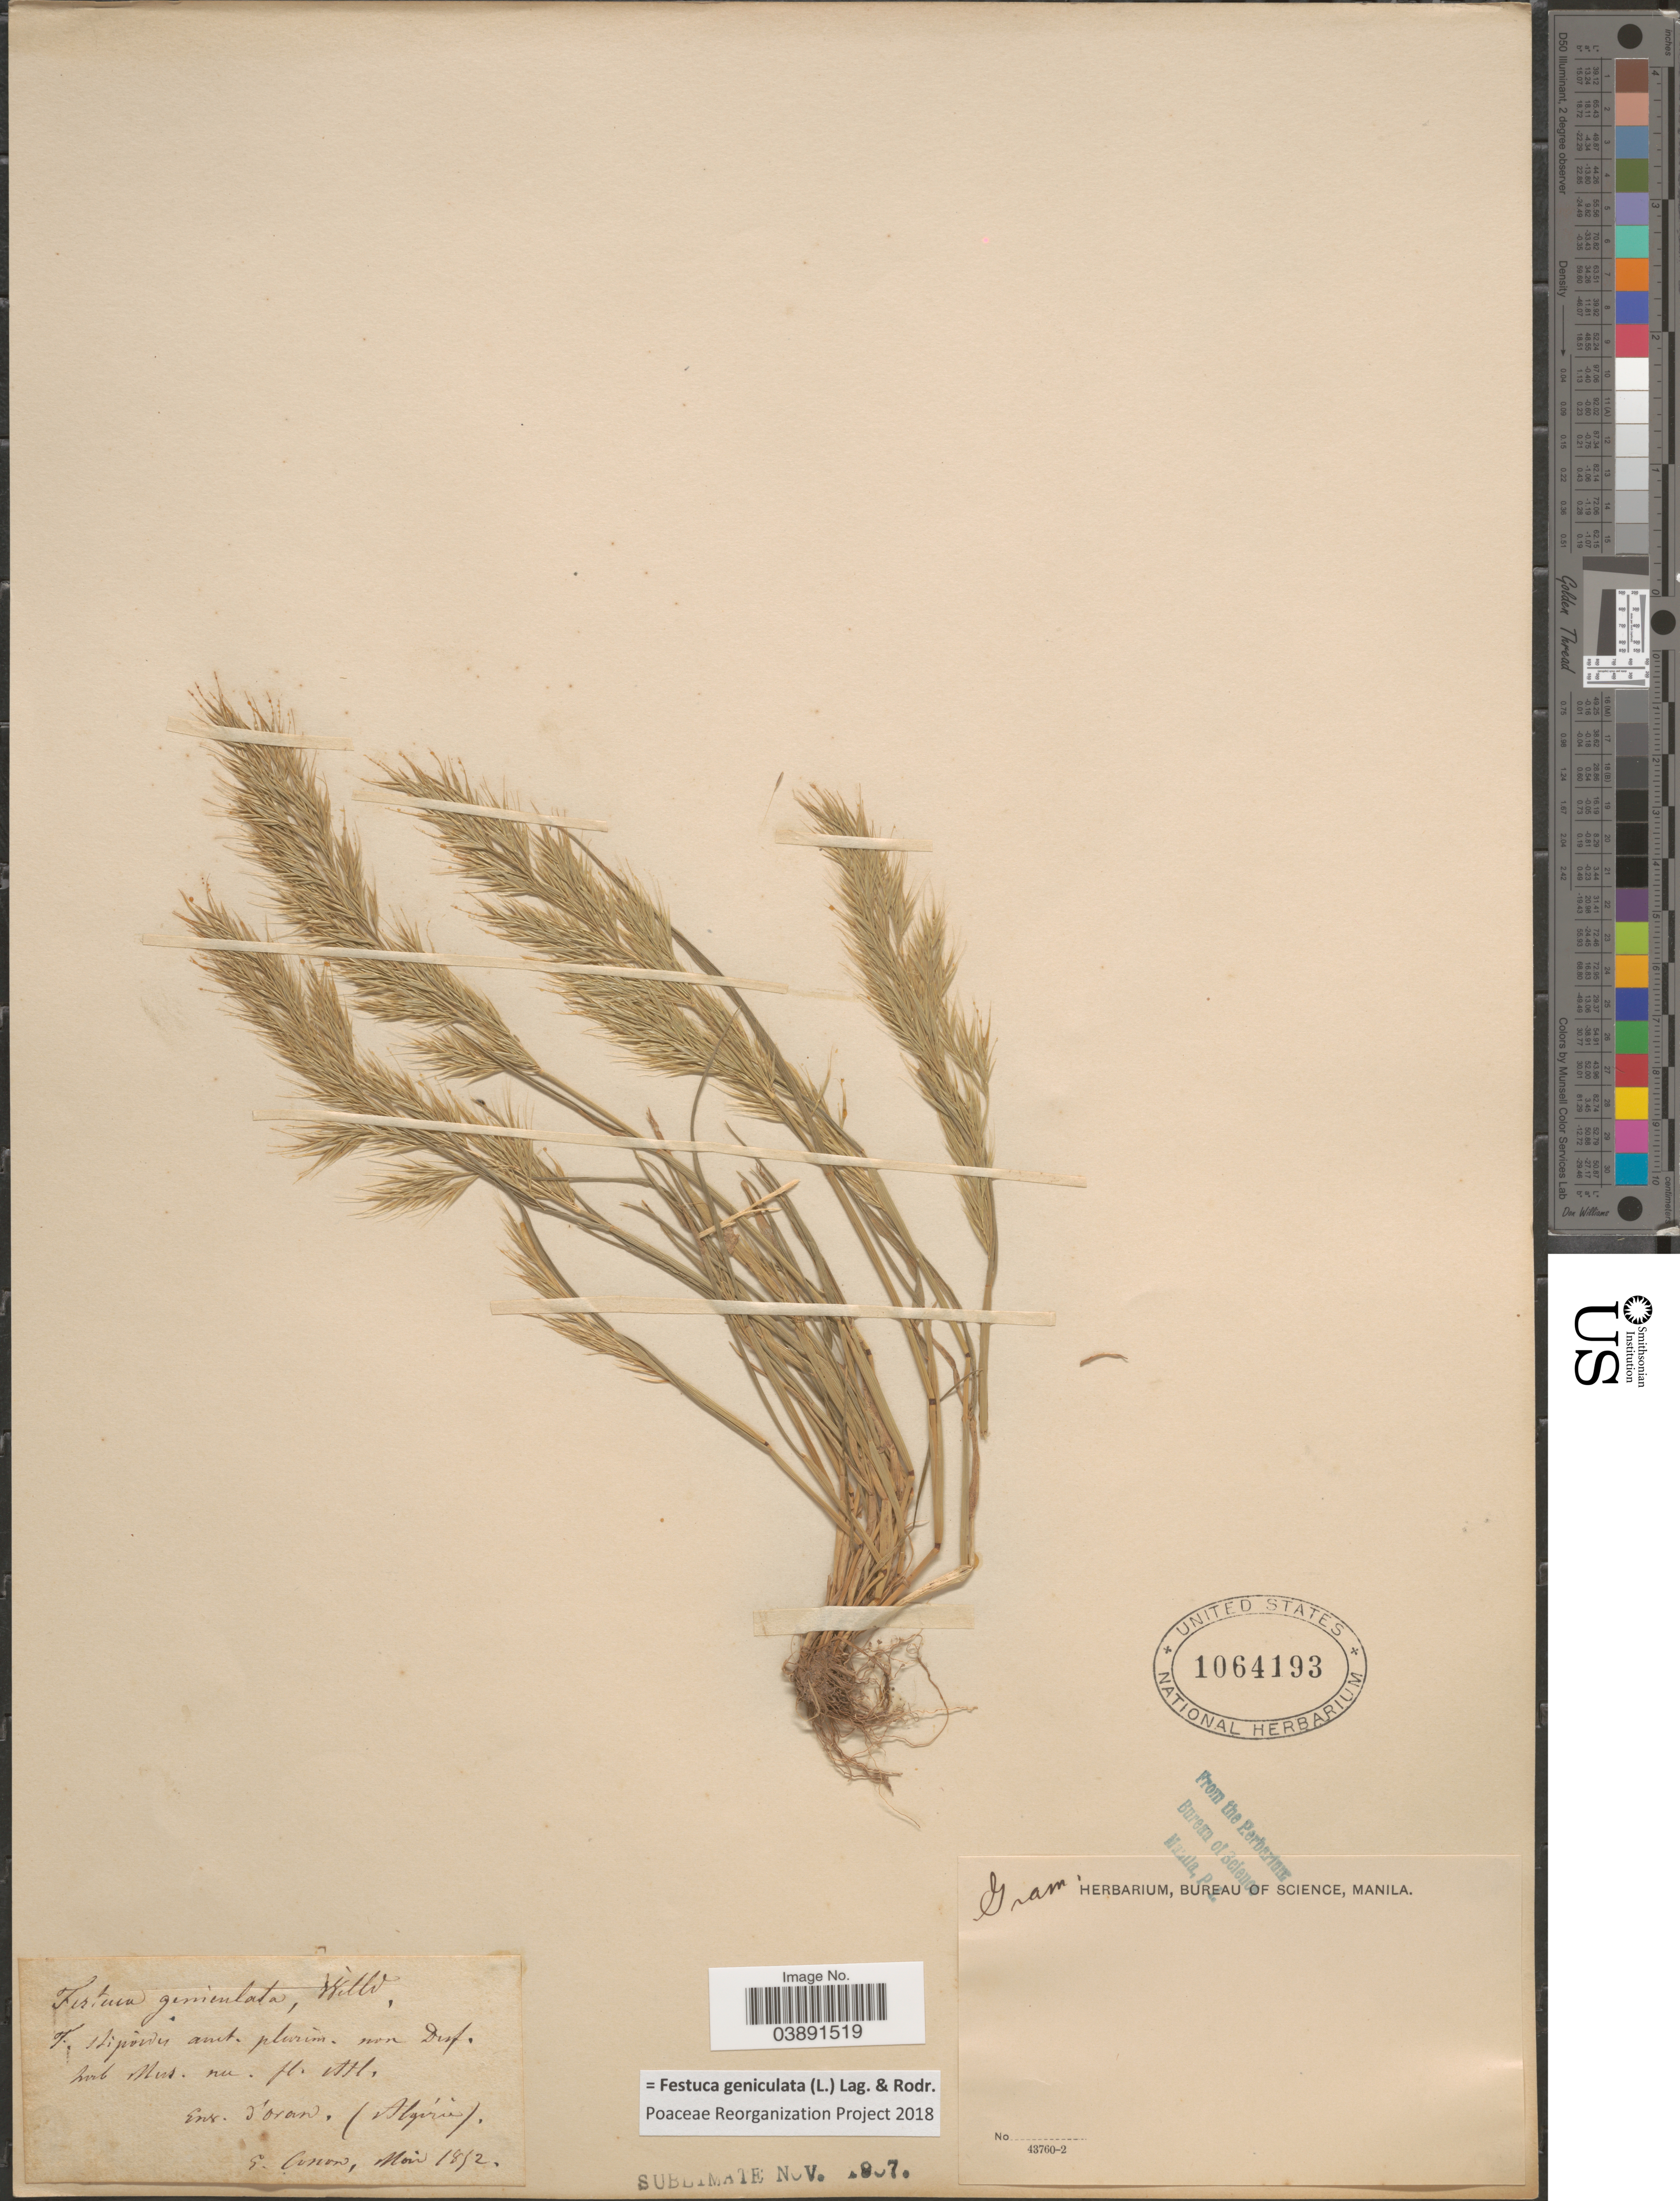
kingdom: Plantae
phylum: Tracheophyta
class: Liliopsida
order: Poales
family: Poaceae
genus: Festuca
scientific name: Festuca geniculata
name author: (L.) Lag. & Rodr.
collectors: E. Cosson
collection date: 1852-05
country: Algeria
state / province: Oran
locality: Env. d'Oran.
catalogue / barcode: US 1064193